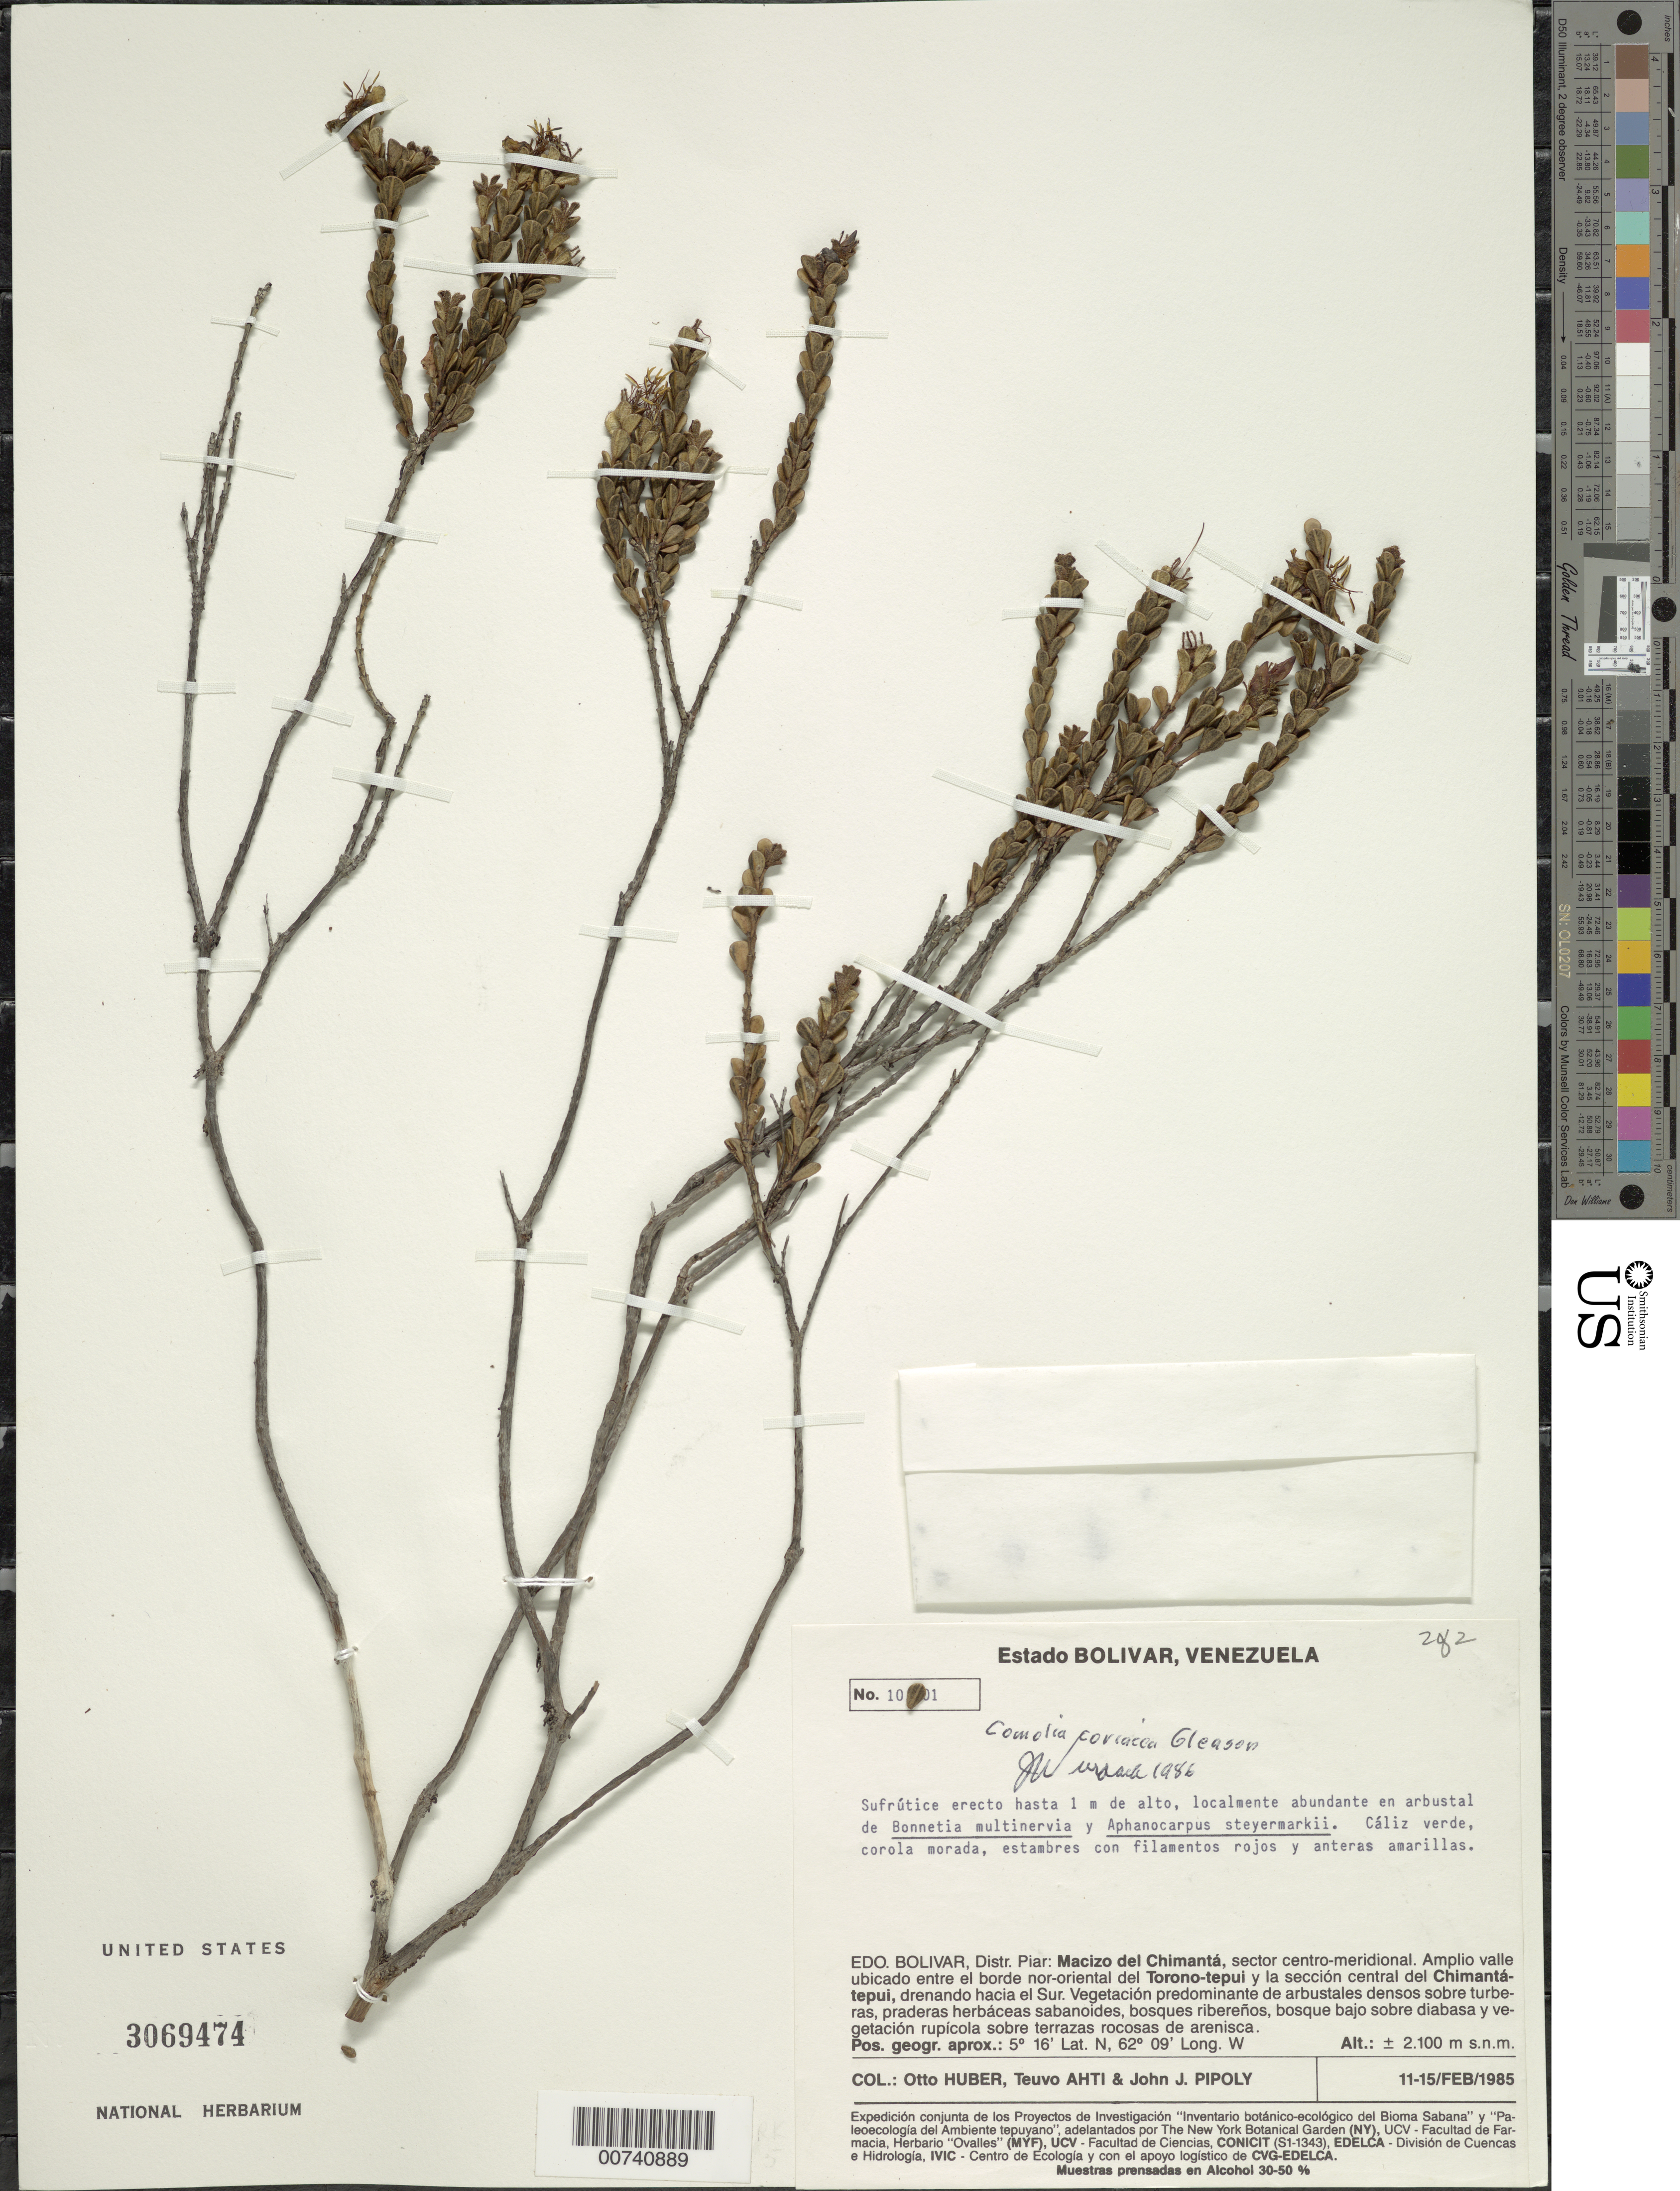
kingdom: Plantae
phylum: Tracheophyta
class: Magnoliopsida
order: Myrtales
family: Melastomataceae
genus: Comoliopsis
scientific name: Comoliopsis coriacea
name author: (Gleason) M.J. Rocha & P.J.F. Guim.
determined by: Nunes da Silva, Diego, (RB), Jardim Botanico do Rio de Janeiro - Herbario (BRAZIL)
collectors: O. Huber, T. T. Ahti & J. J. Pipoly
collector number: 10!01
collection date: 1985-02-11/1985-02-15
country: Venezuela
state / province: Bolivar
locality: Distr. Piar: Macizo del Chimantá, sector centro-meridional. Amplio valle ubicado entre el borde nor-oriental del Torono-tepui y la sección central del Chimantátepui, drenando hacia el Sur.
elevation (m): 2100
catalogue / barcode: US 3069474